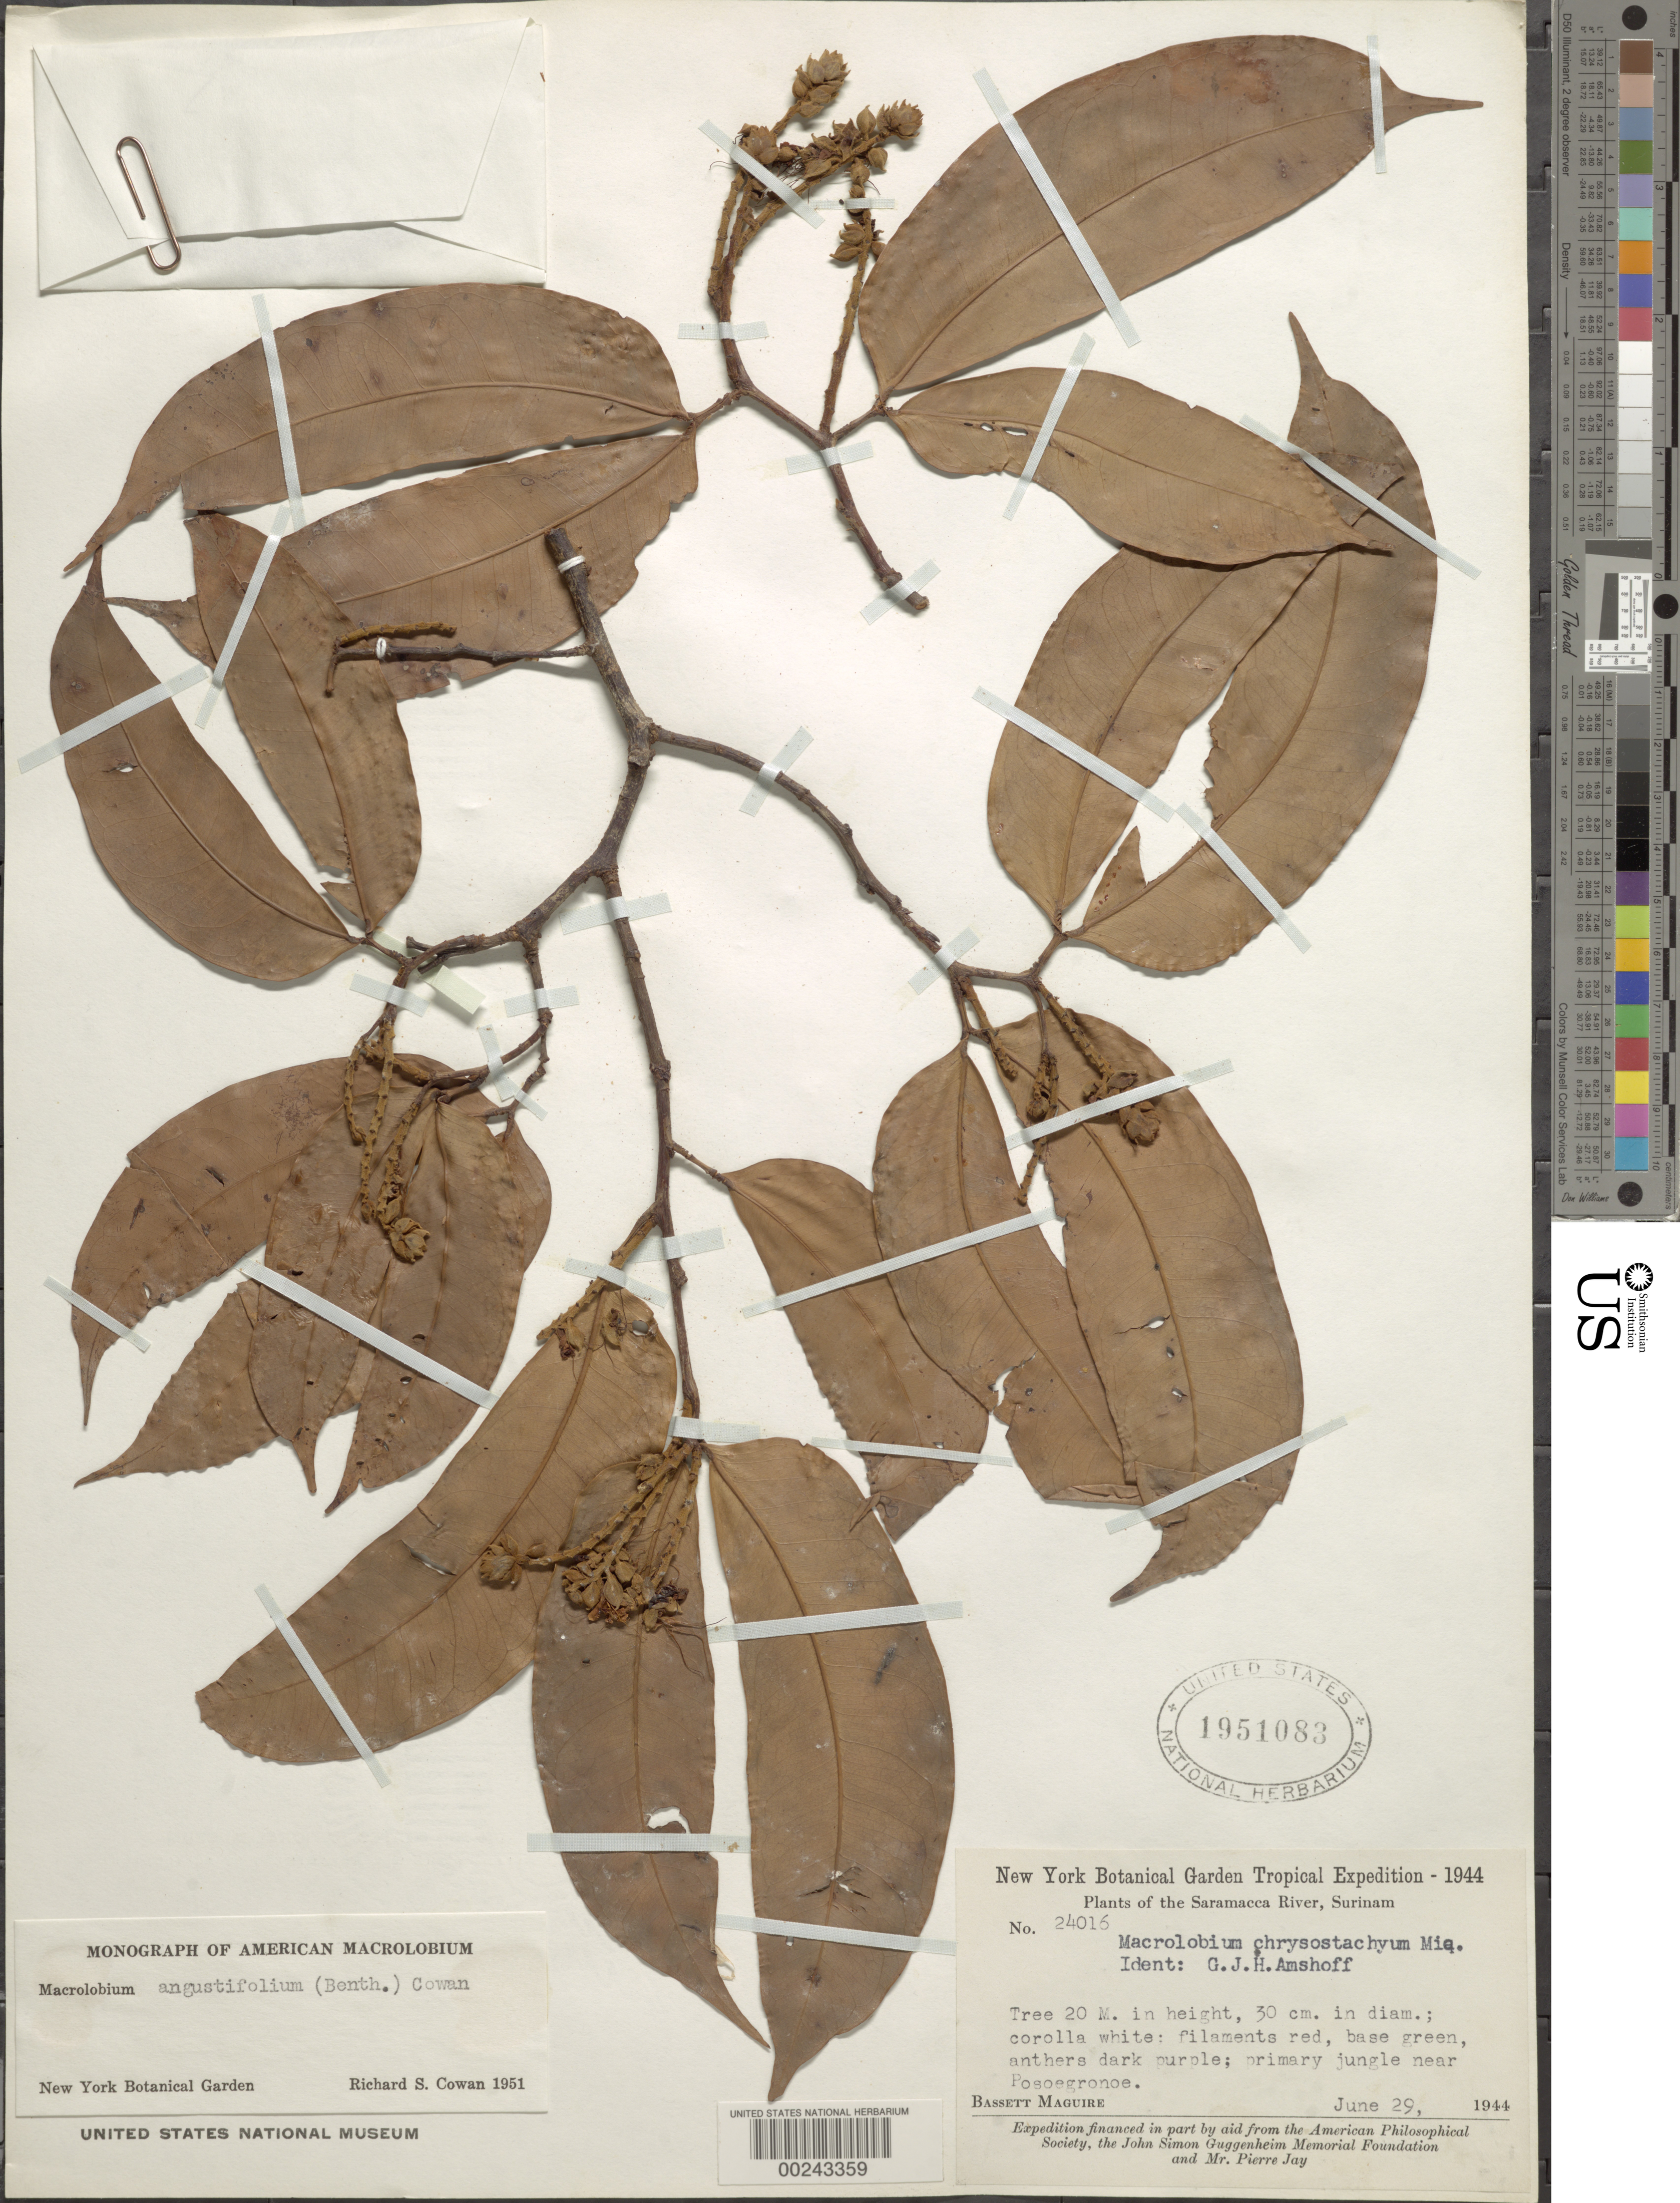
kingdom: Plantae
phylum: Tracheophyta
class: Magnoliopsida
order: Fabales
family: Fabaceae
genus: Macrolobium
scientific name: Macrolobium angustifolium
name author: (Benth.) R.S. Cowan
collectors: B. Maguire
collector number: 24016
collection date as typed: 29 Jun 1944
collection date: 1944-06-29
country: Suriname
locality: Near posoegronoe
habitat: Primary jungle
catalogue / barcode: US 1951083